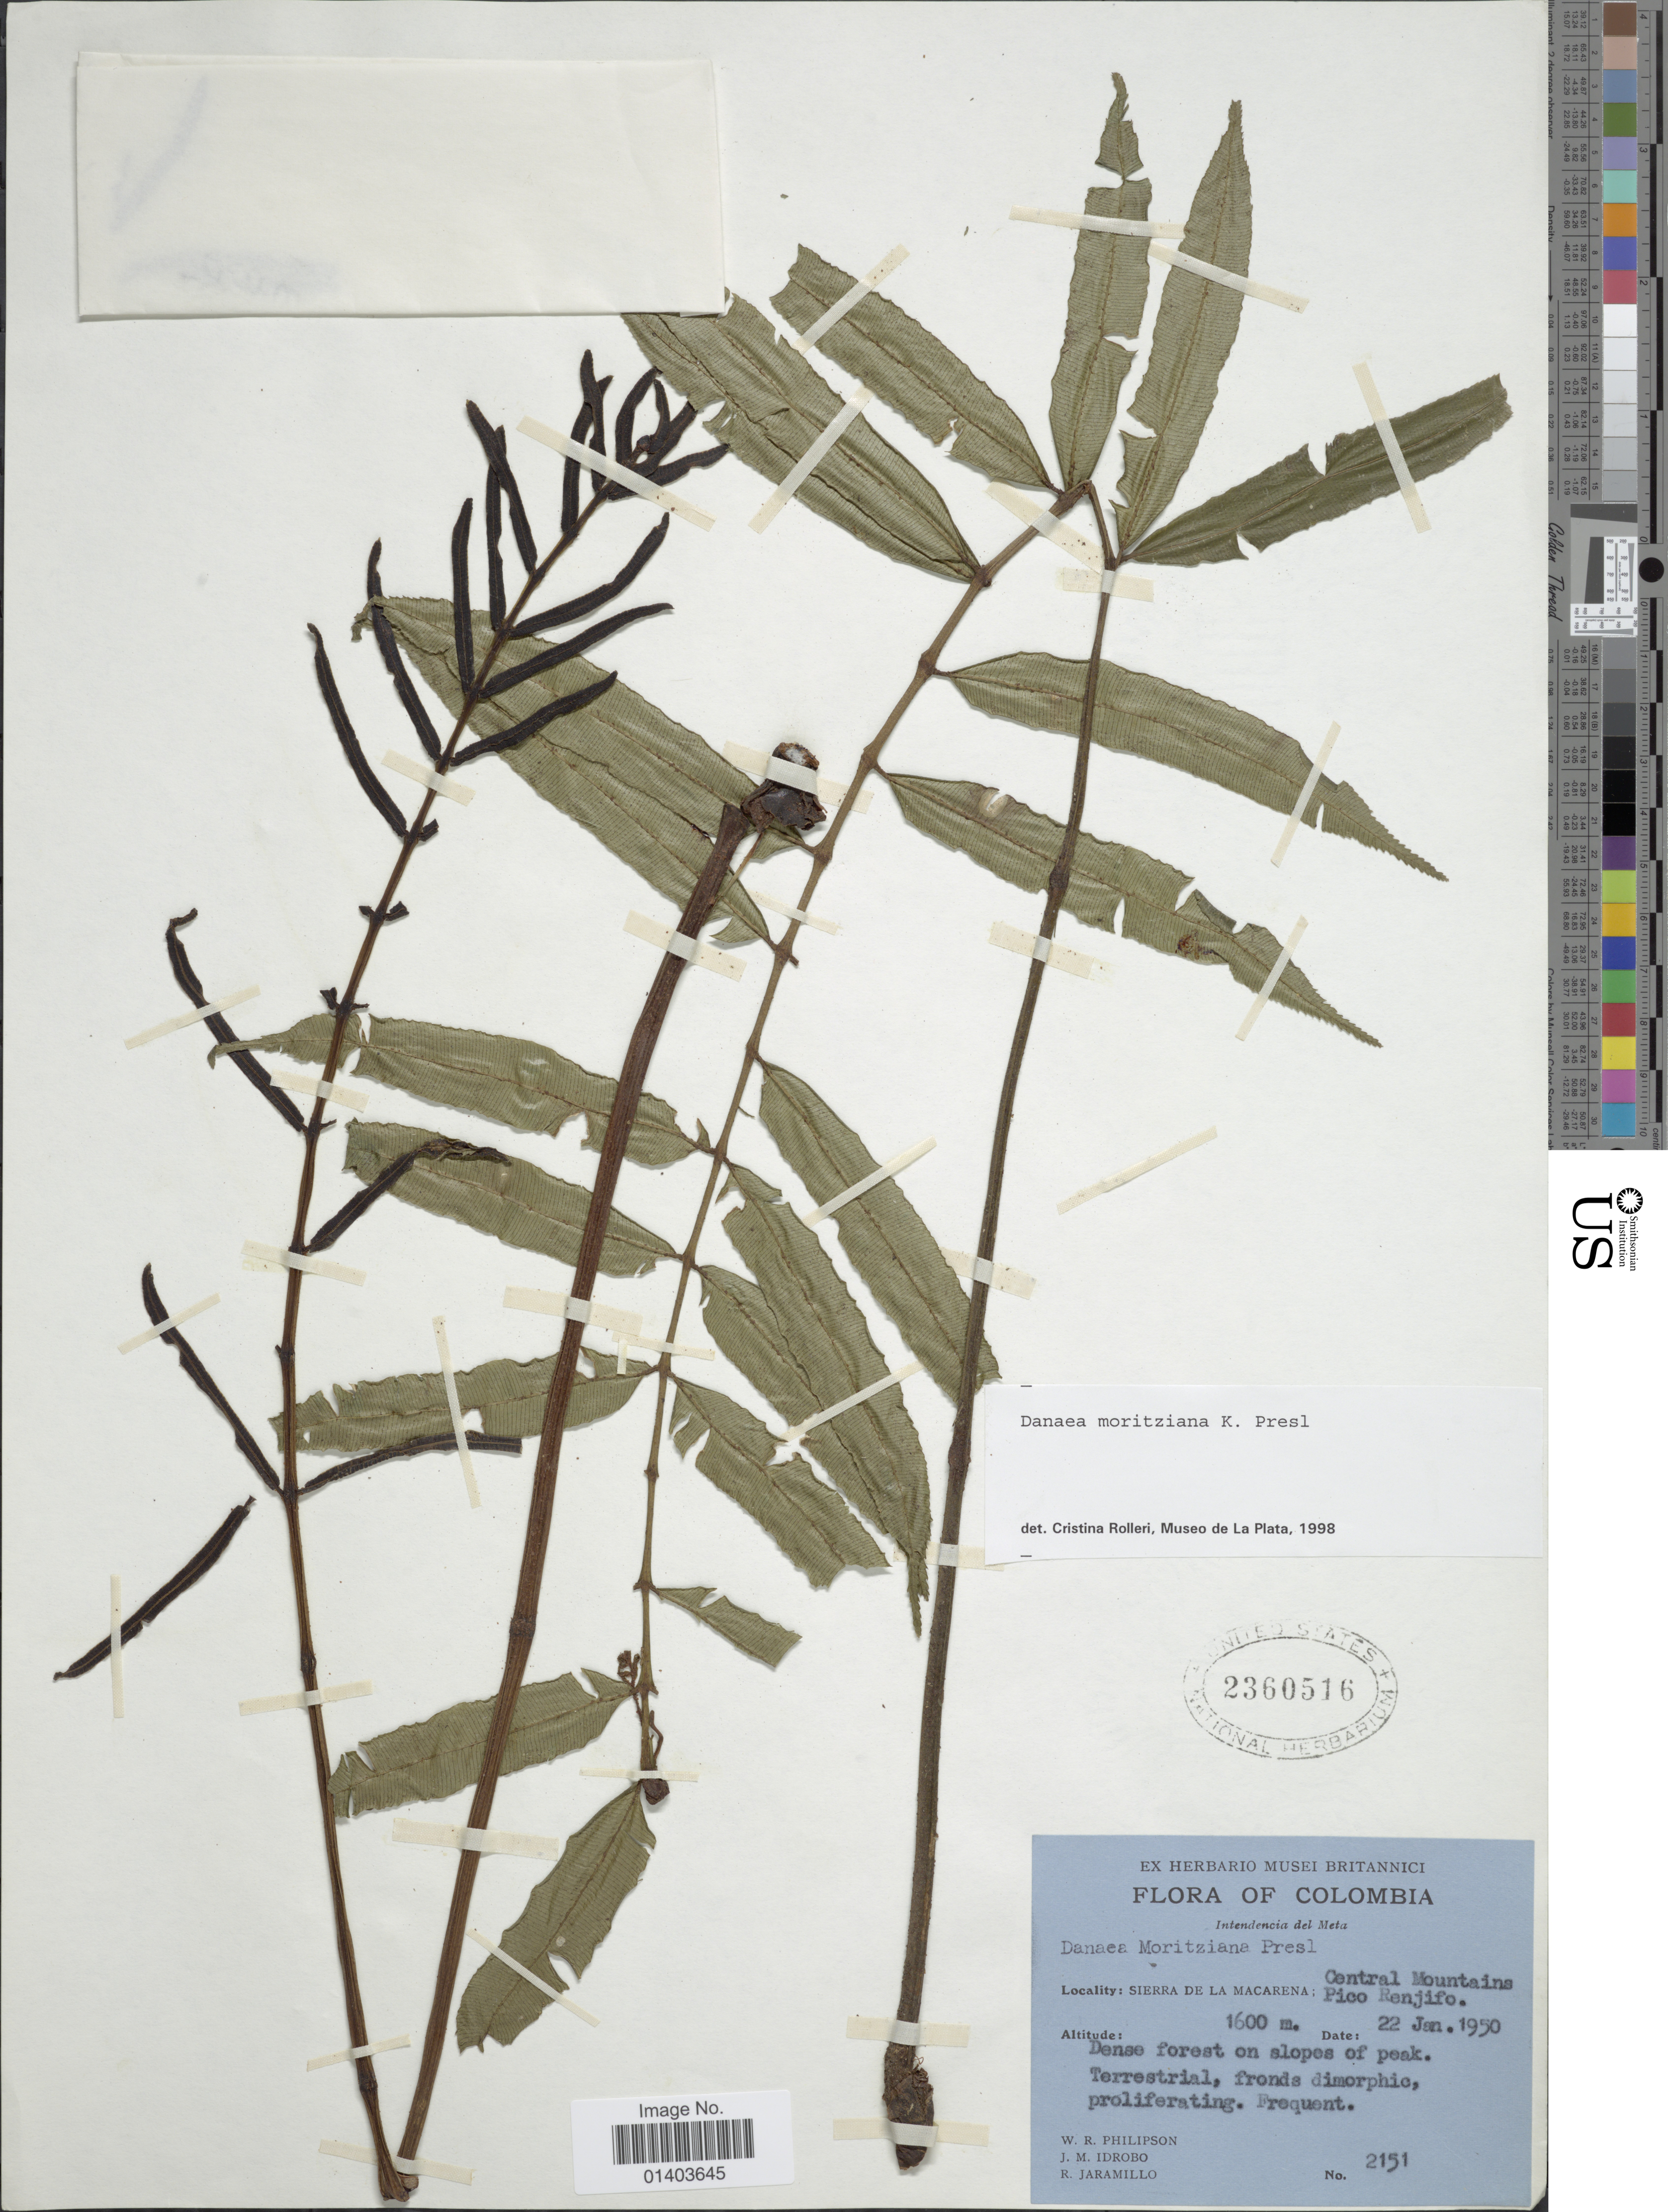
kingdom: Plantae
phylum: Tracheophyta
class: Polypodiopsida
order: Marattiales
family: Marattiaceae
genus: Danaea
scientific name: Danaea moritziana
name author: C. Presl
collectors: W. R. Philipson, J. M. Idrobo & R. Jaramillo M.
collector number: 2151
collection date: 1950-01-22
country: Colombia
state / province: Meta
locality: Intendecia del Meta, Sierra de La Macarena: central Mountains Pico Renjifo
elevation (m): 1600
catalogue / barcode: US 2360516